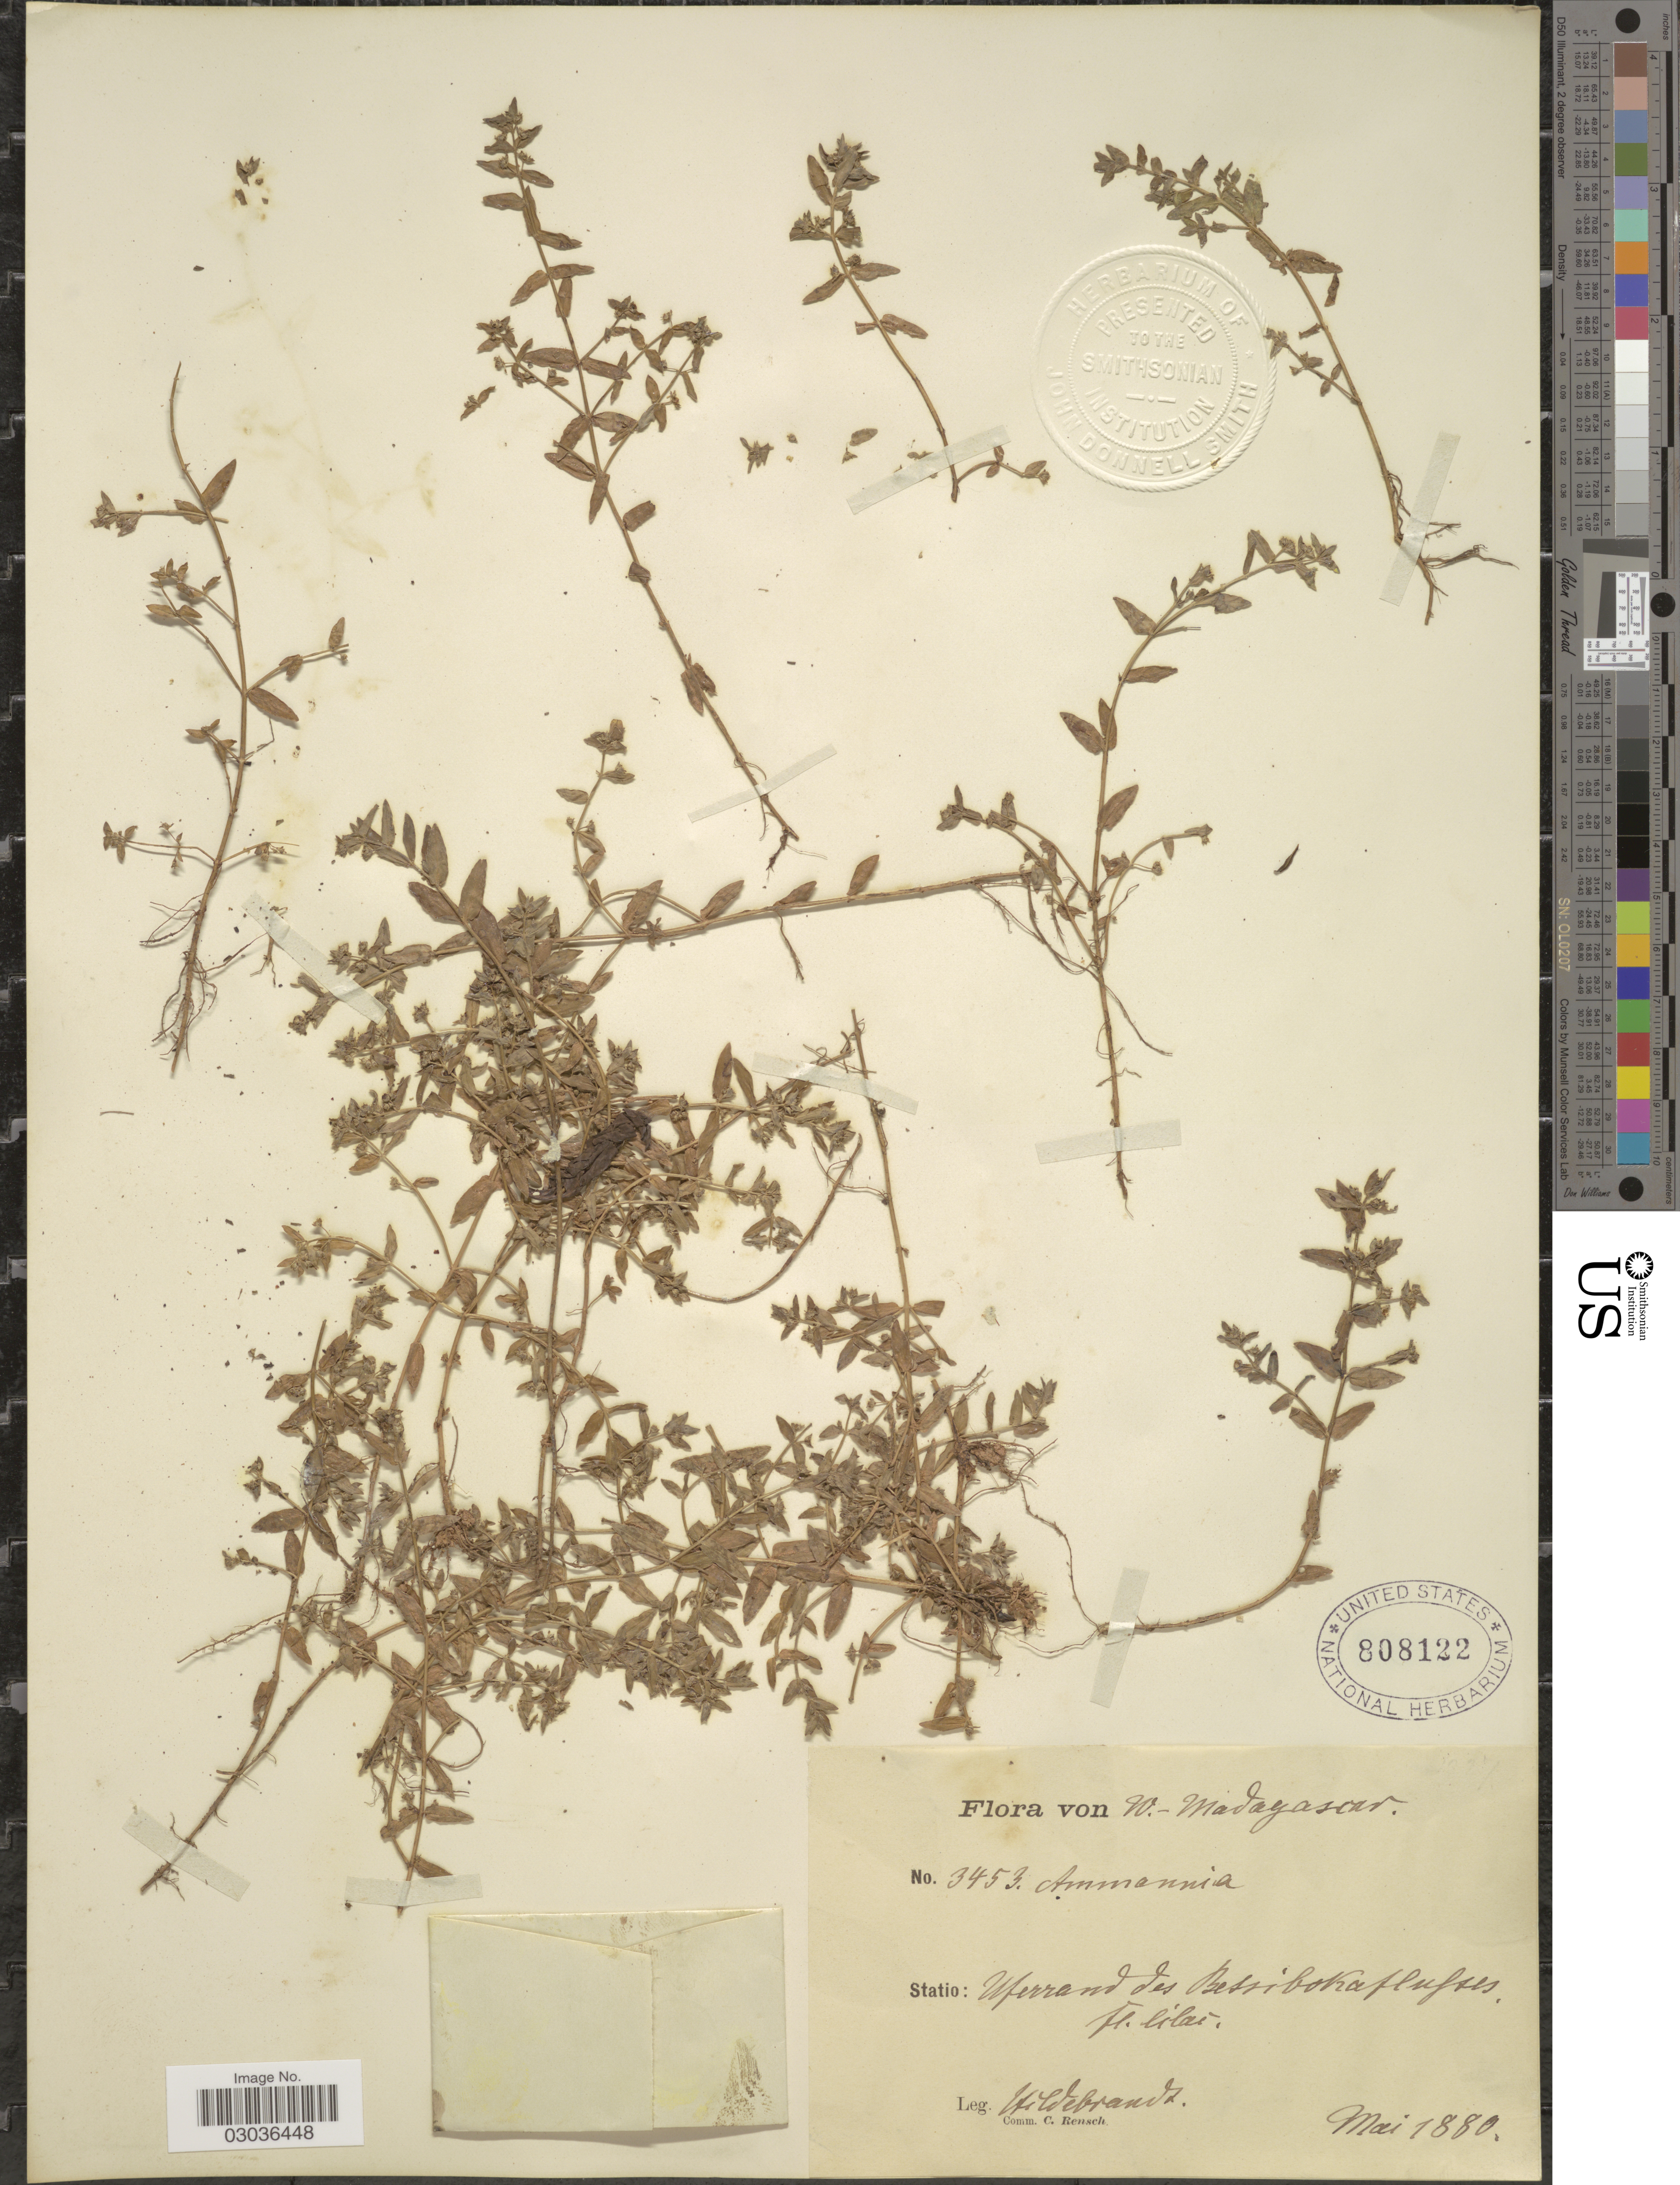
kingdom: Plantae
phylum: Tracheophyta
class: Magnoliopsida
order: Myrtales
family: Lythraceae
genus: Ammannia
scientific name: Ammannia sp.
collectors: J. Hildebrandt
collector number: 3453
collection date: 1880-05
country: Madagascar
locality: W.-Madagascar. Statio: Uferrand des Betsibokaflusses.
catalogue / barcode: US 808122